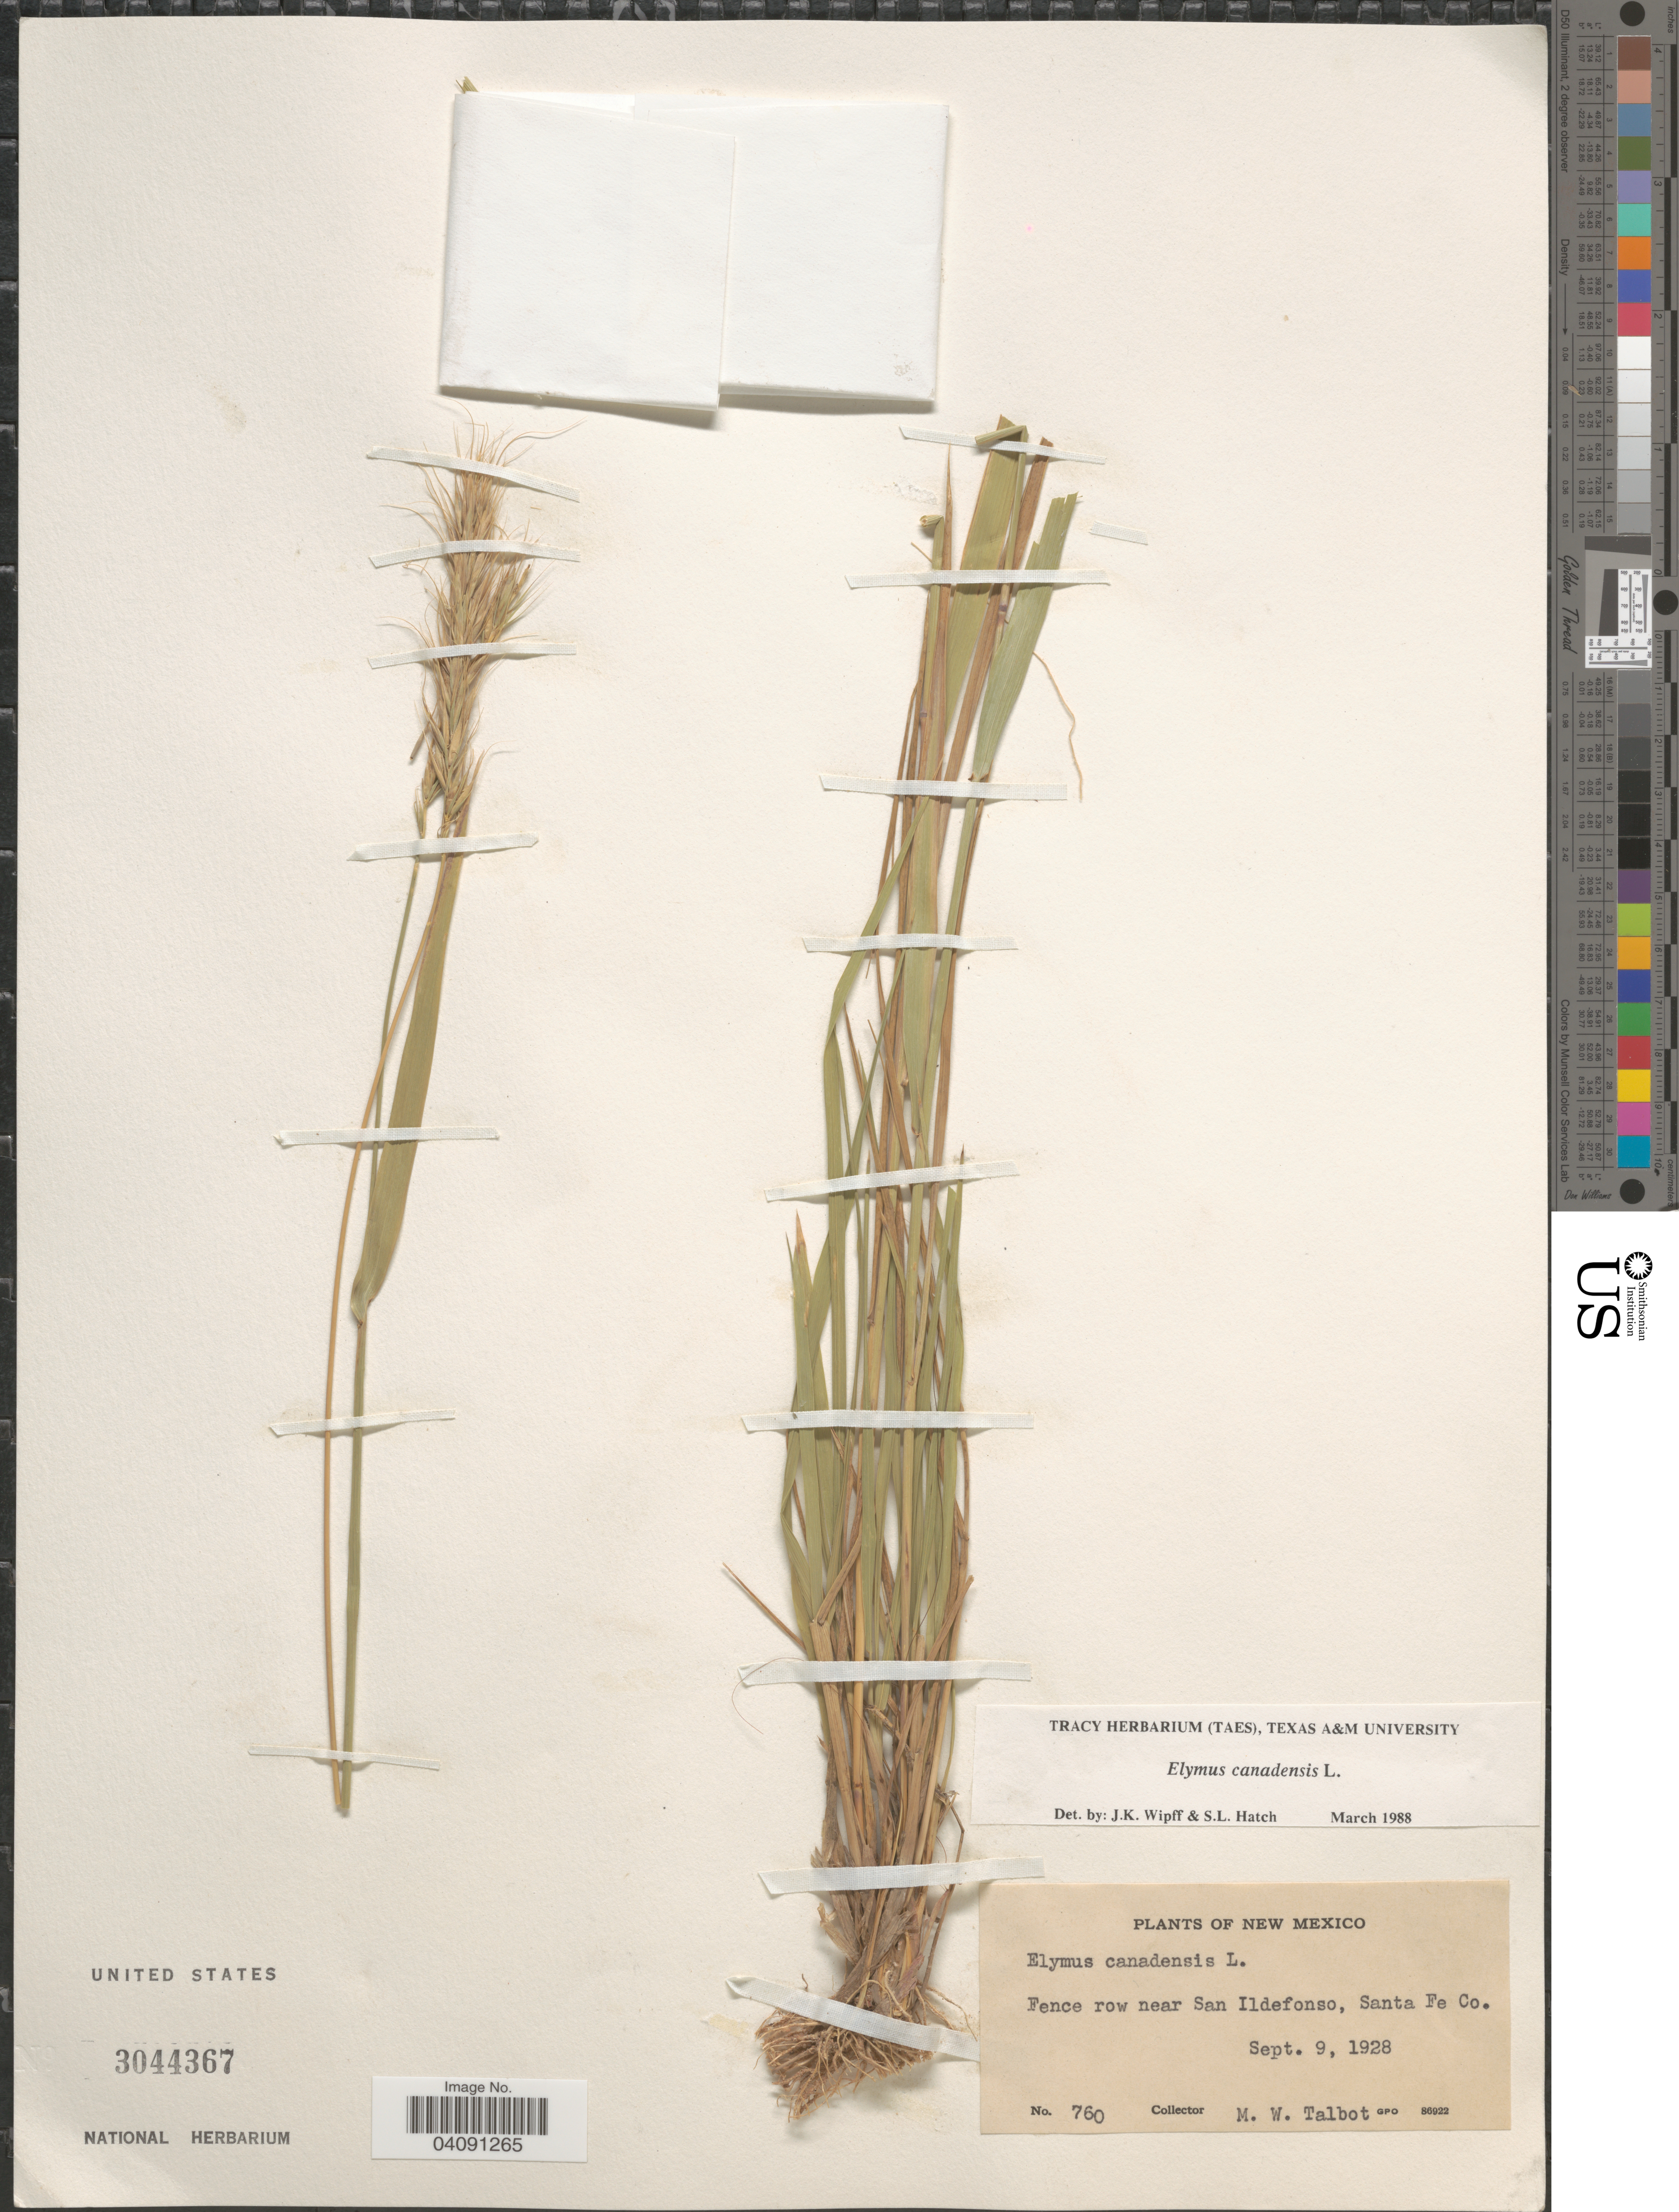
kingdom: Plantae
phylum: Tracheophyta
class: Liliopsida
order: Poales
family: Poaceae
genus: Elymus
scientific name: Elymus canadensis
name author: L.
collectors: M. Talbot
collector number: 760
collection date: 1928-09-09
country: United States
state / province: New Mexico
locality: Fence row near San Ildefonso, Santa Fe Co.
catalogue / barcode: US 3044367